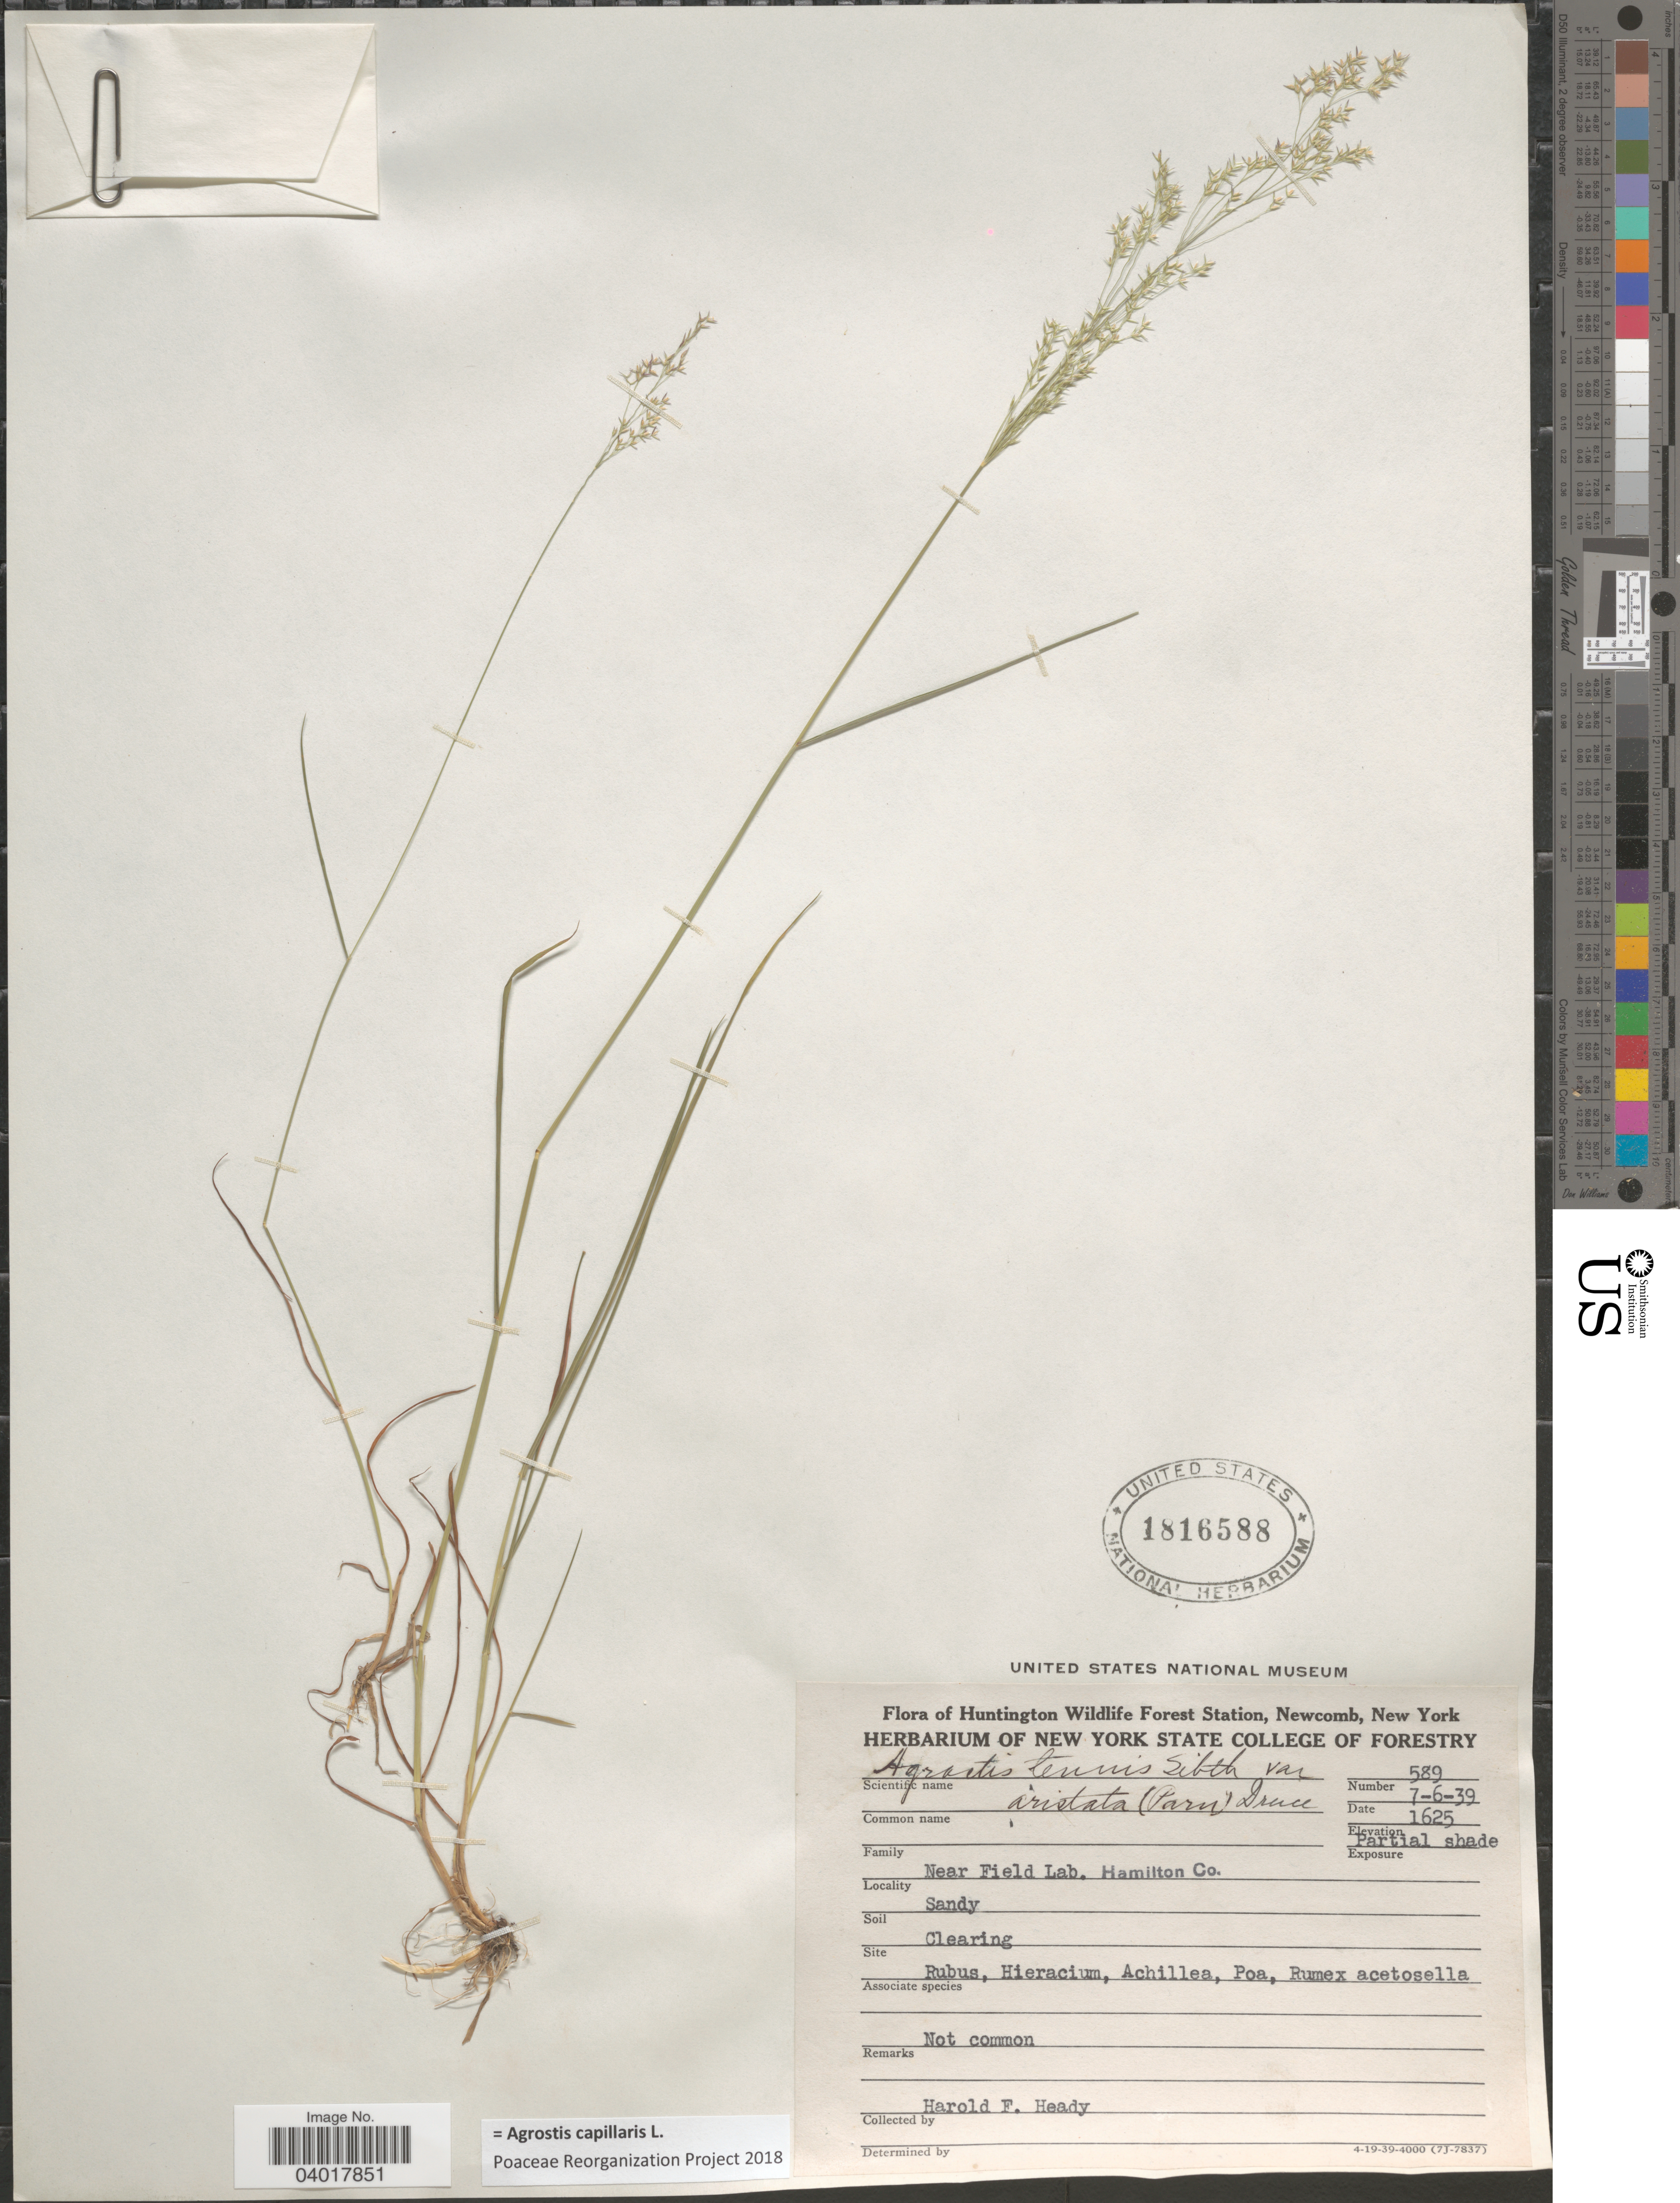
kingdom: Plantae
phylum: Tracheophyta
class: Liliopsida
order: Poales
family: Poaceae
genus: Agrostis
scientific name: Agrostis capillaris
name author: L.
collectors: H. Heady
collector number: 589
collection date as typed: Transcribed d/m/y: 7/6/39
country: United States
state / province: New York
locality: Huntington Wildlife Forest Station, Newcomb. Near Field Lab. Hamilton Co.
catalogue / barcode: US 1816588